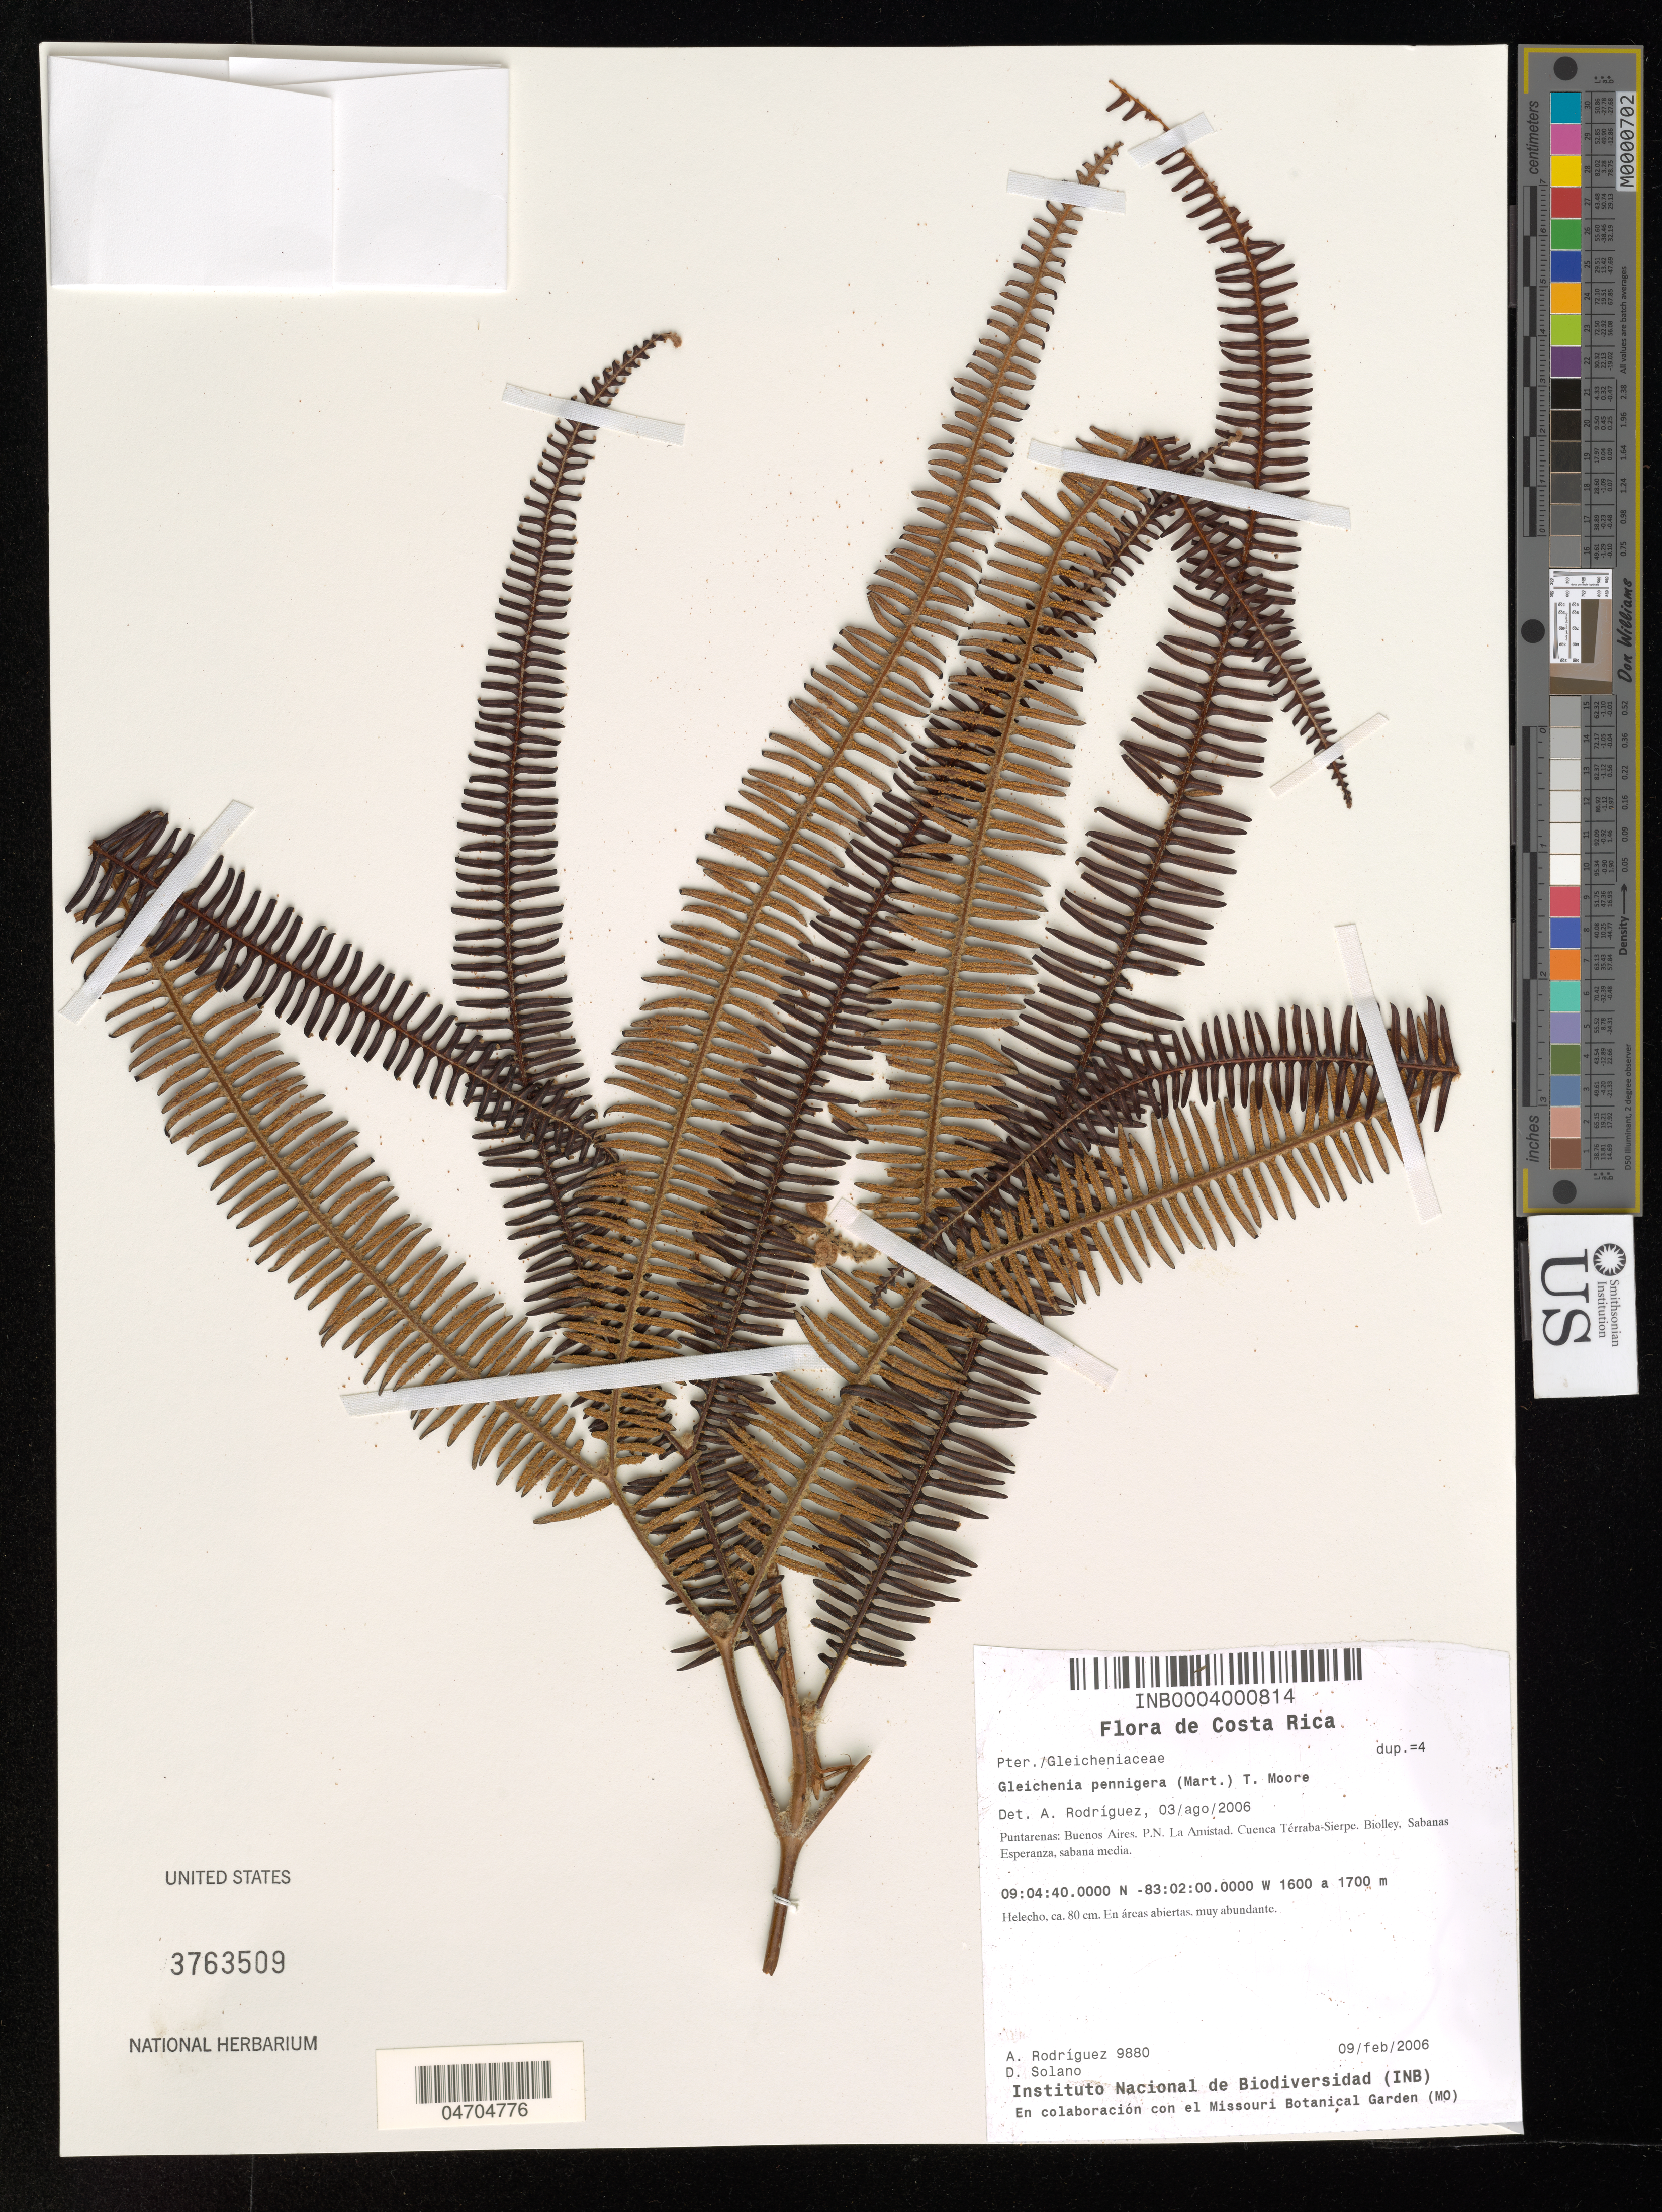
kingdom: Plantae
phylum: Tracheophyta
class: Polypodiopsida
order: Gleicheniales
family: Gleicheniaceae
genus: Sticherus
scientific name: Sticherus penniger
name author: (Mart.) Copel.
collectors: A. Rodríguez & D. Solano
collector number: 9880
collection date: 2006-02-09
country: Costa Rica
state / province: Puntarenas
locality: Buenos Aires. P. N. La Amistad. Cuenca Térraba-Sierpe. Biolley. Sabanas Esperanza, sabana media.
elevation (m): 1600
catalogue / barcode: US 3763509